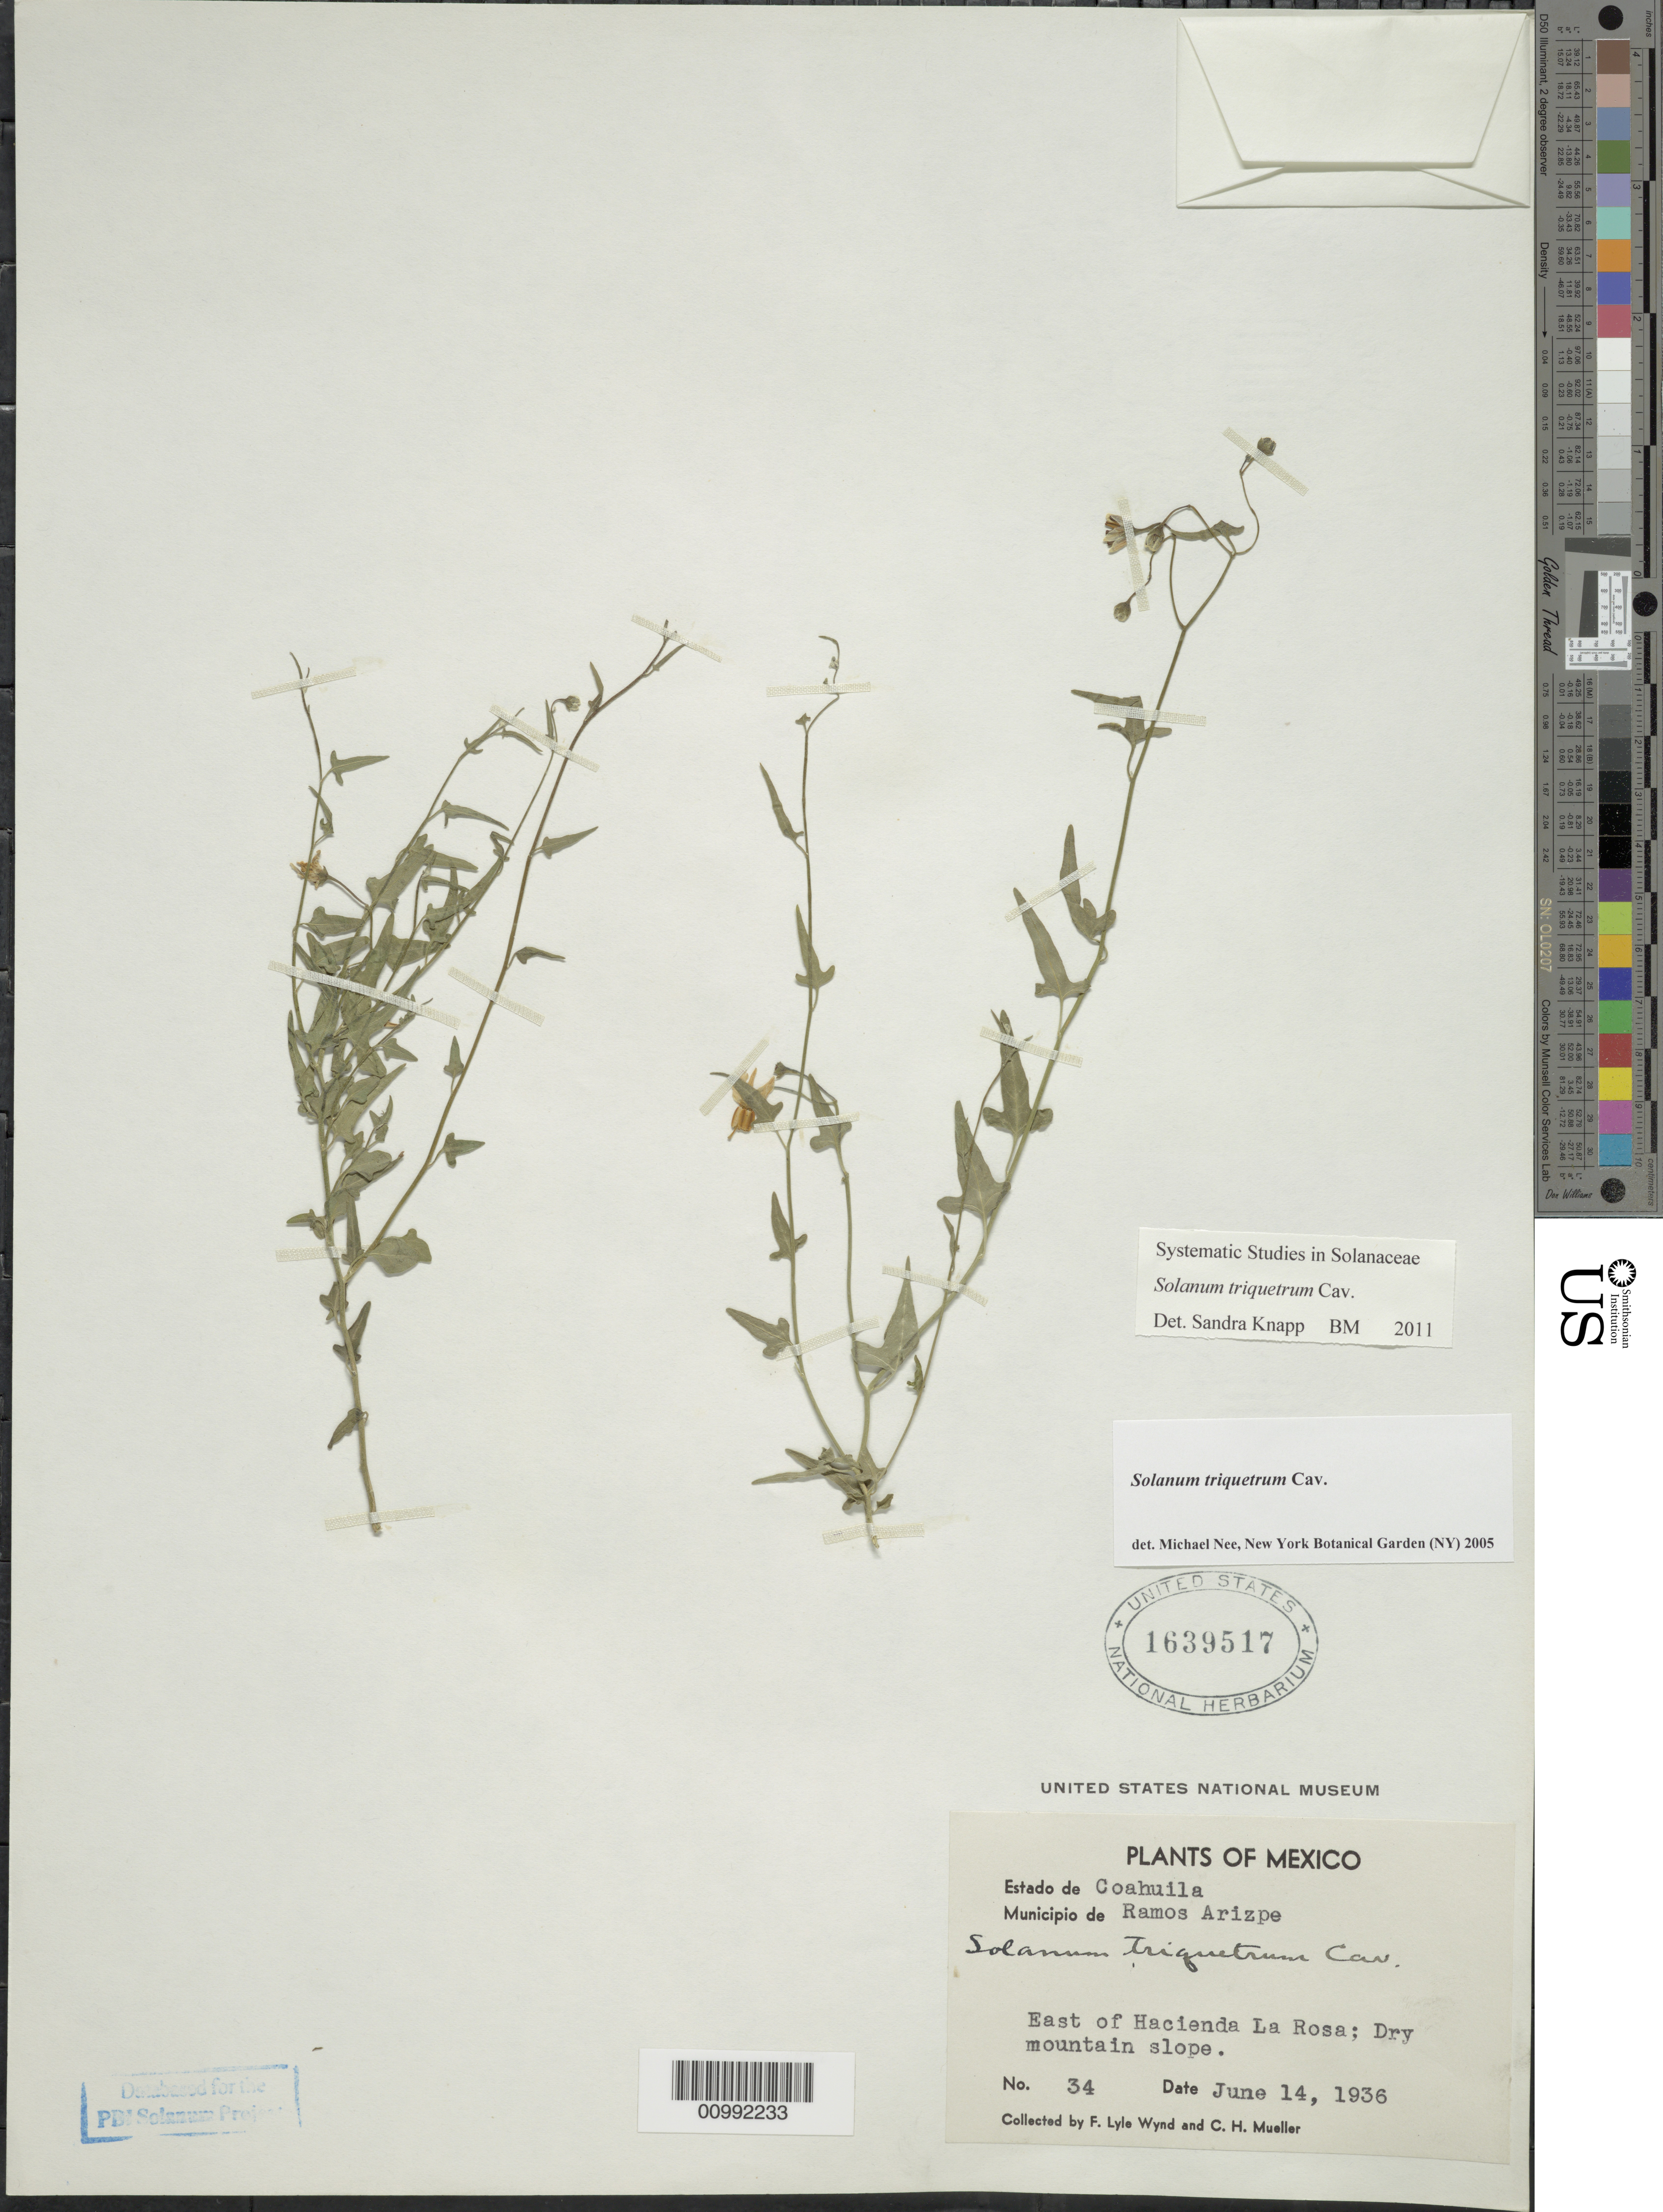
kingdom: Plantae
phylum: Tracheophyta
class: Magnoliopsida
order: Solanales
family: Solanaceae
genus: Solanum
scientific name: Solanum triquetrum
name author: Cav.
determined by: Knapp, S. D.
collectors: F. L. Wynd & C. H. Mueller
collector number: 34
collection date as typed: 14 Jun 1936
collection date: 1936-06-14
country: Mexico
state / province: Coahuila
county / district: Ramos Arizipe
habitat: dry mountain slope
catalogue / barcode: US 1639517